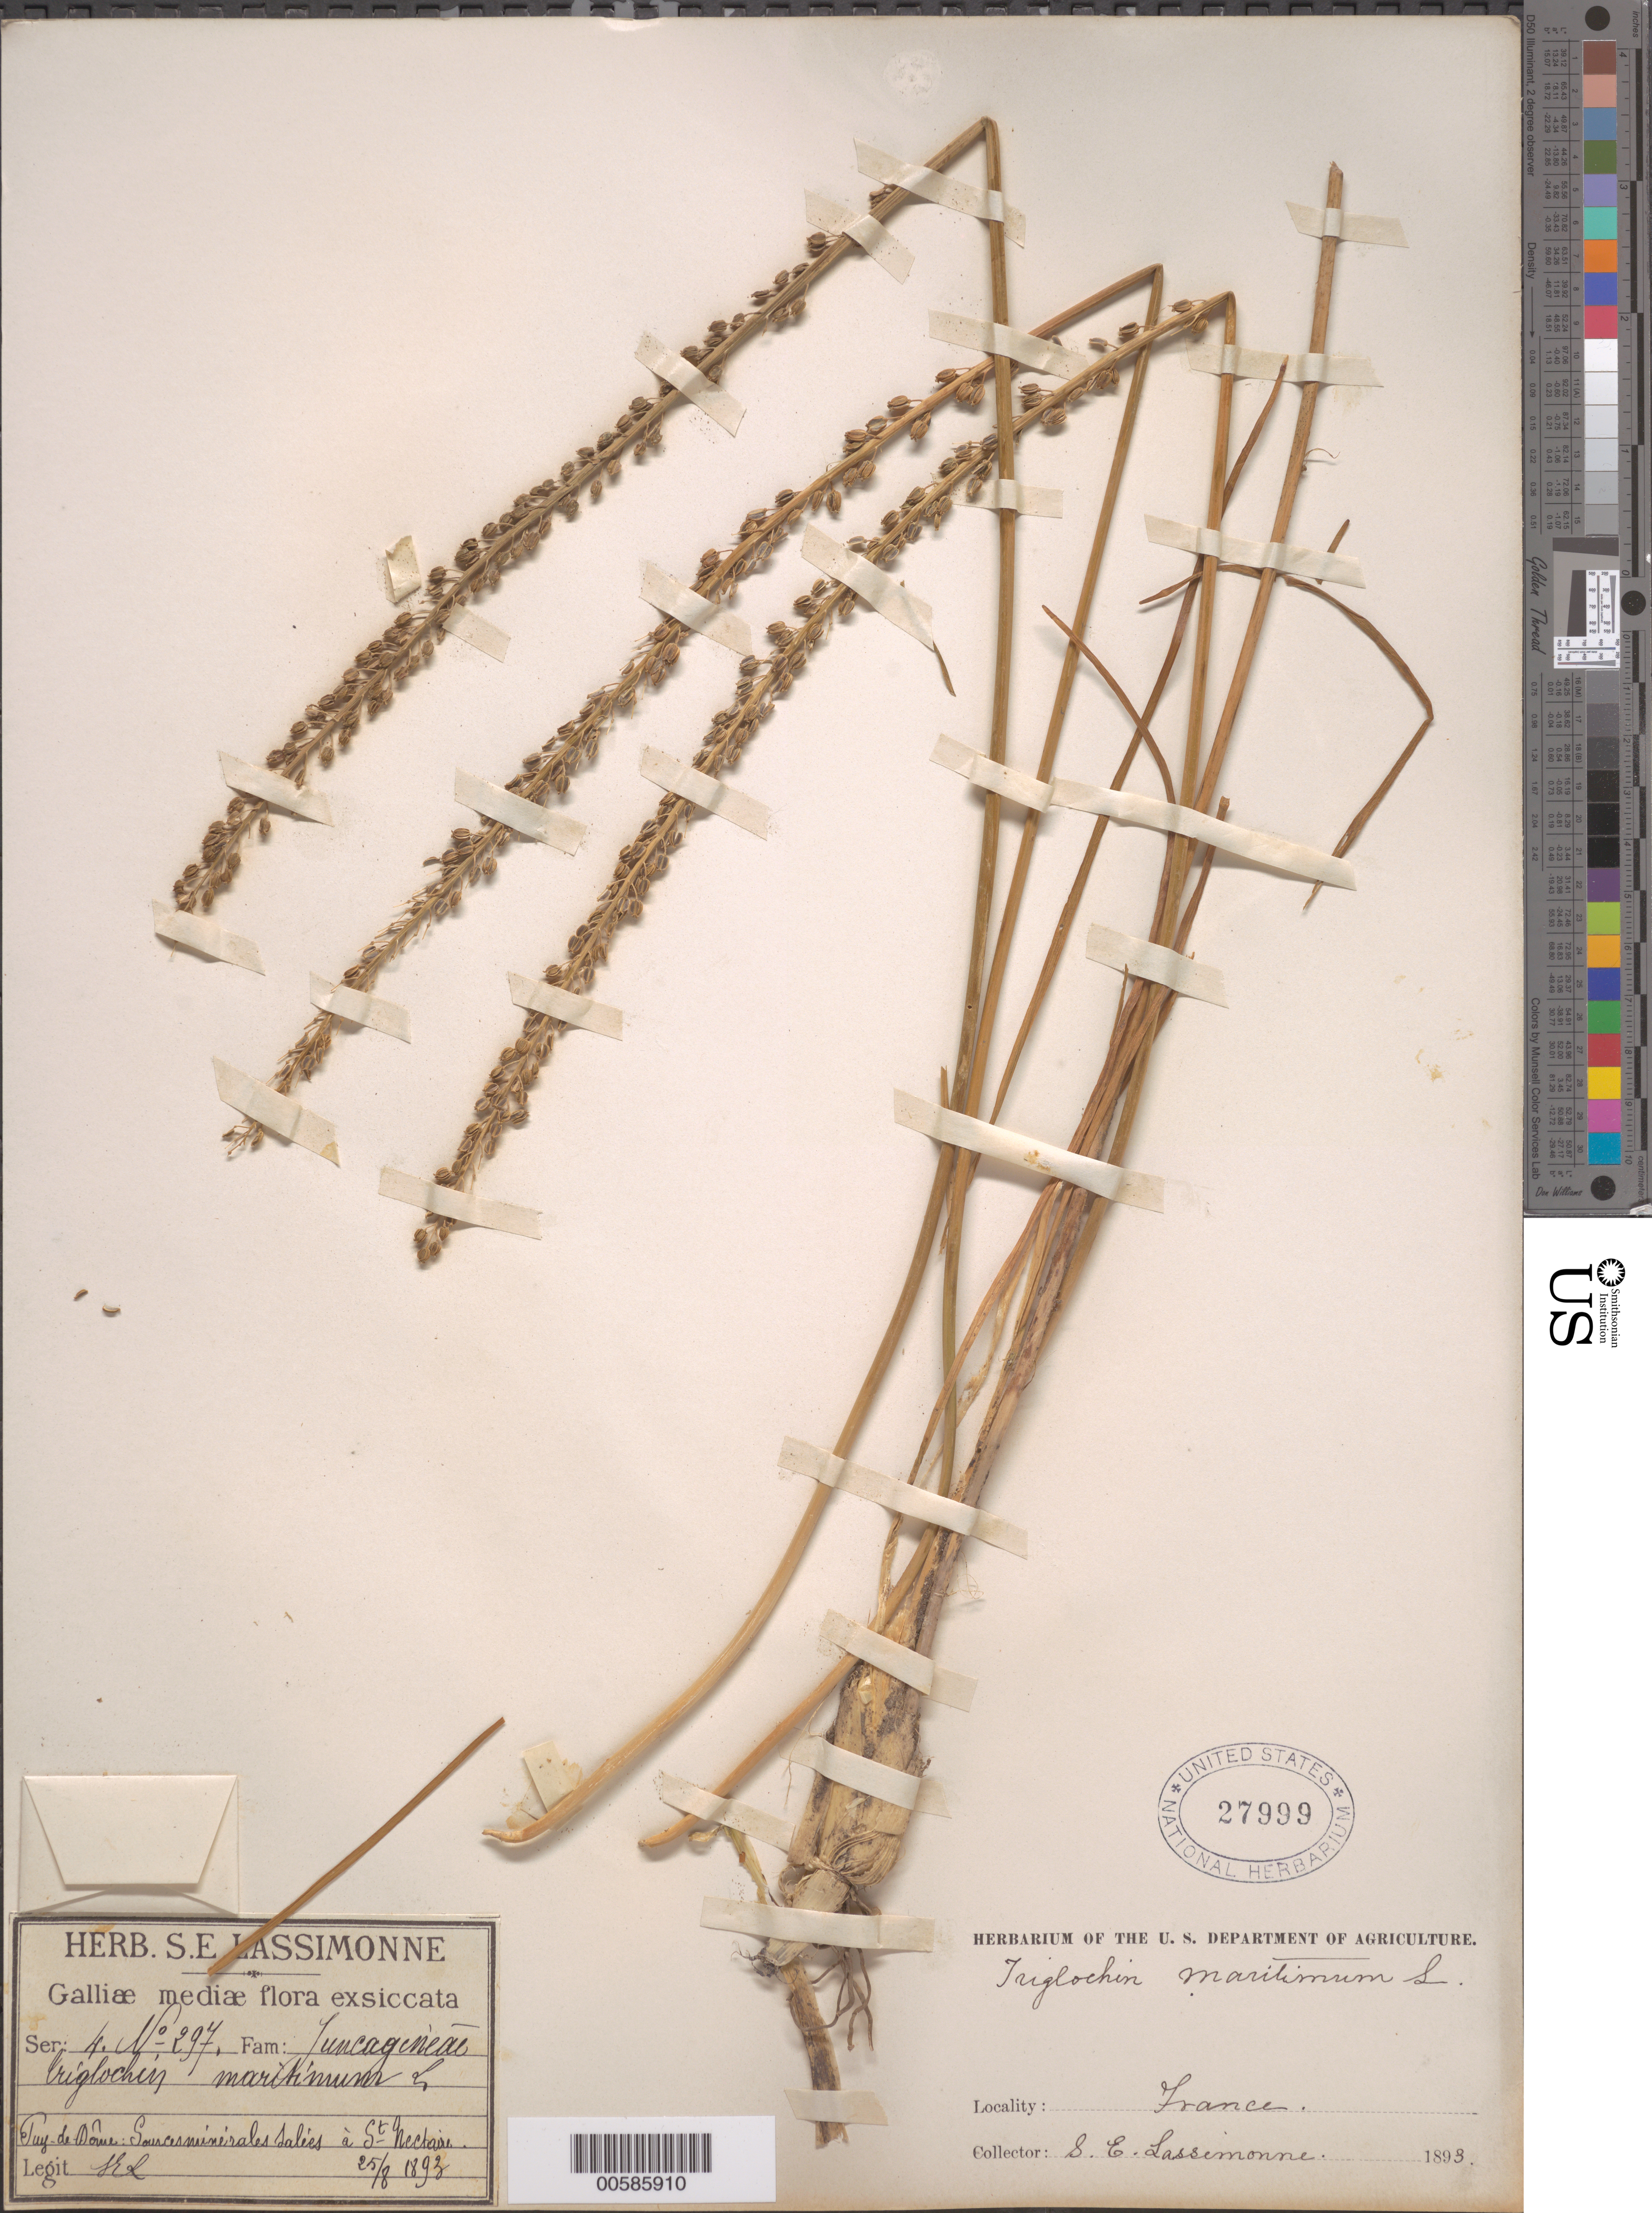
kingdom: Plantae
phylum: Tracheophyta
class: Liliopsida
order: Alismatales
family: Juncaginaceae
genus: Triglochin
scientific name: Triglochin maritima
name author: L.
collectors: S. Lassimonne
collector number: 297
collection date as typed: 25 Aug 1893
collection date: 1893-08-25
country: France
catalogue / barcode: US 27999